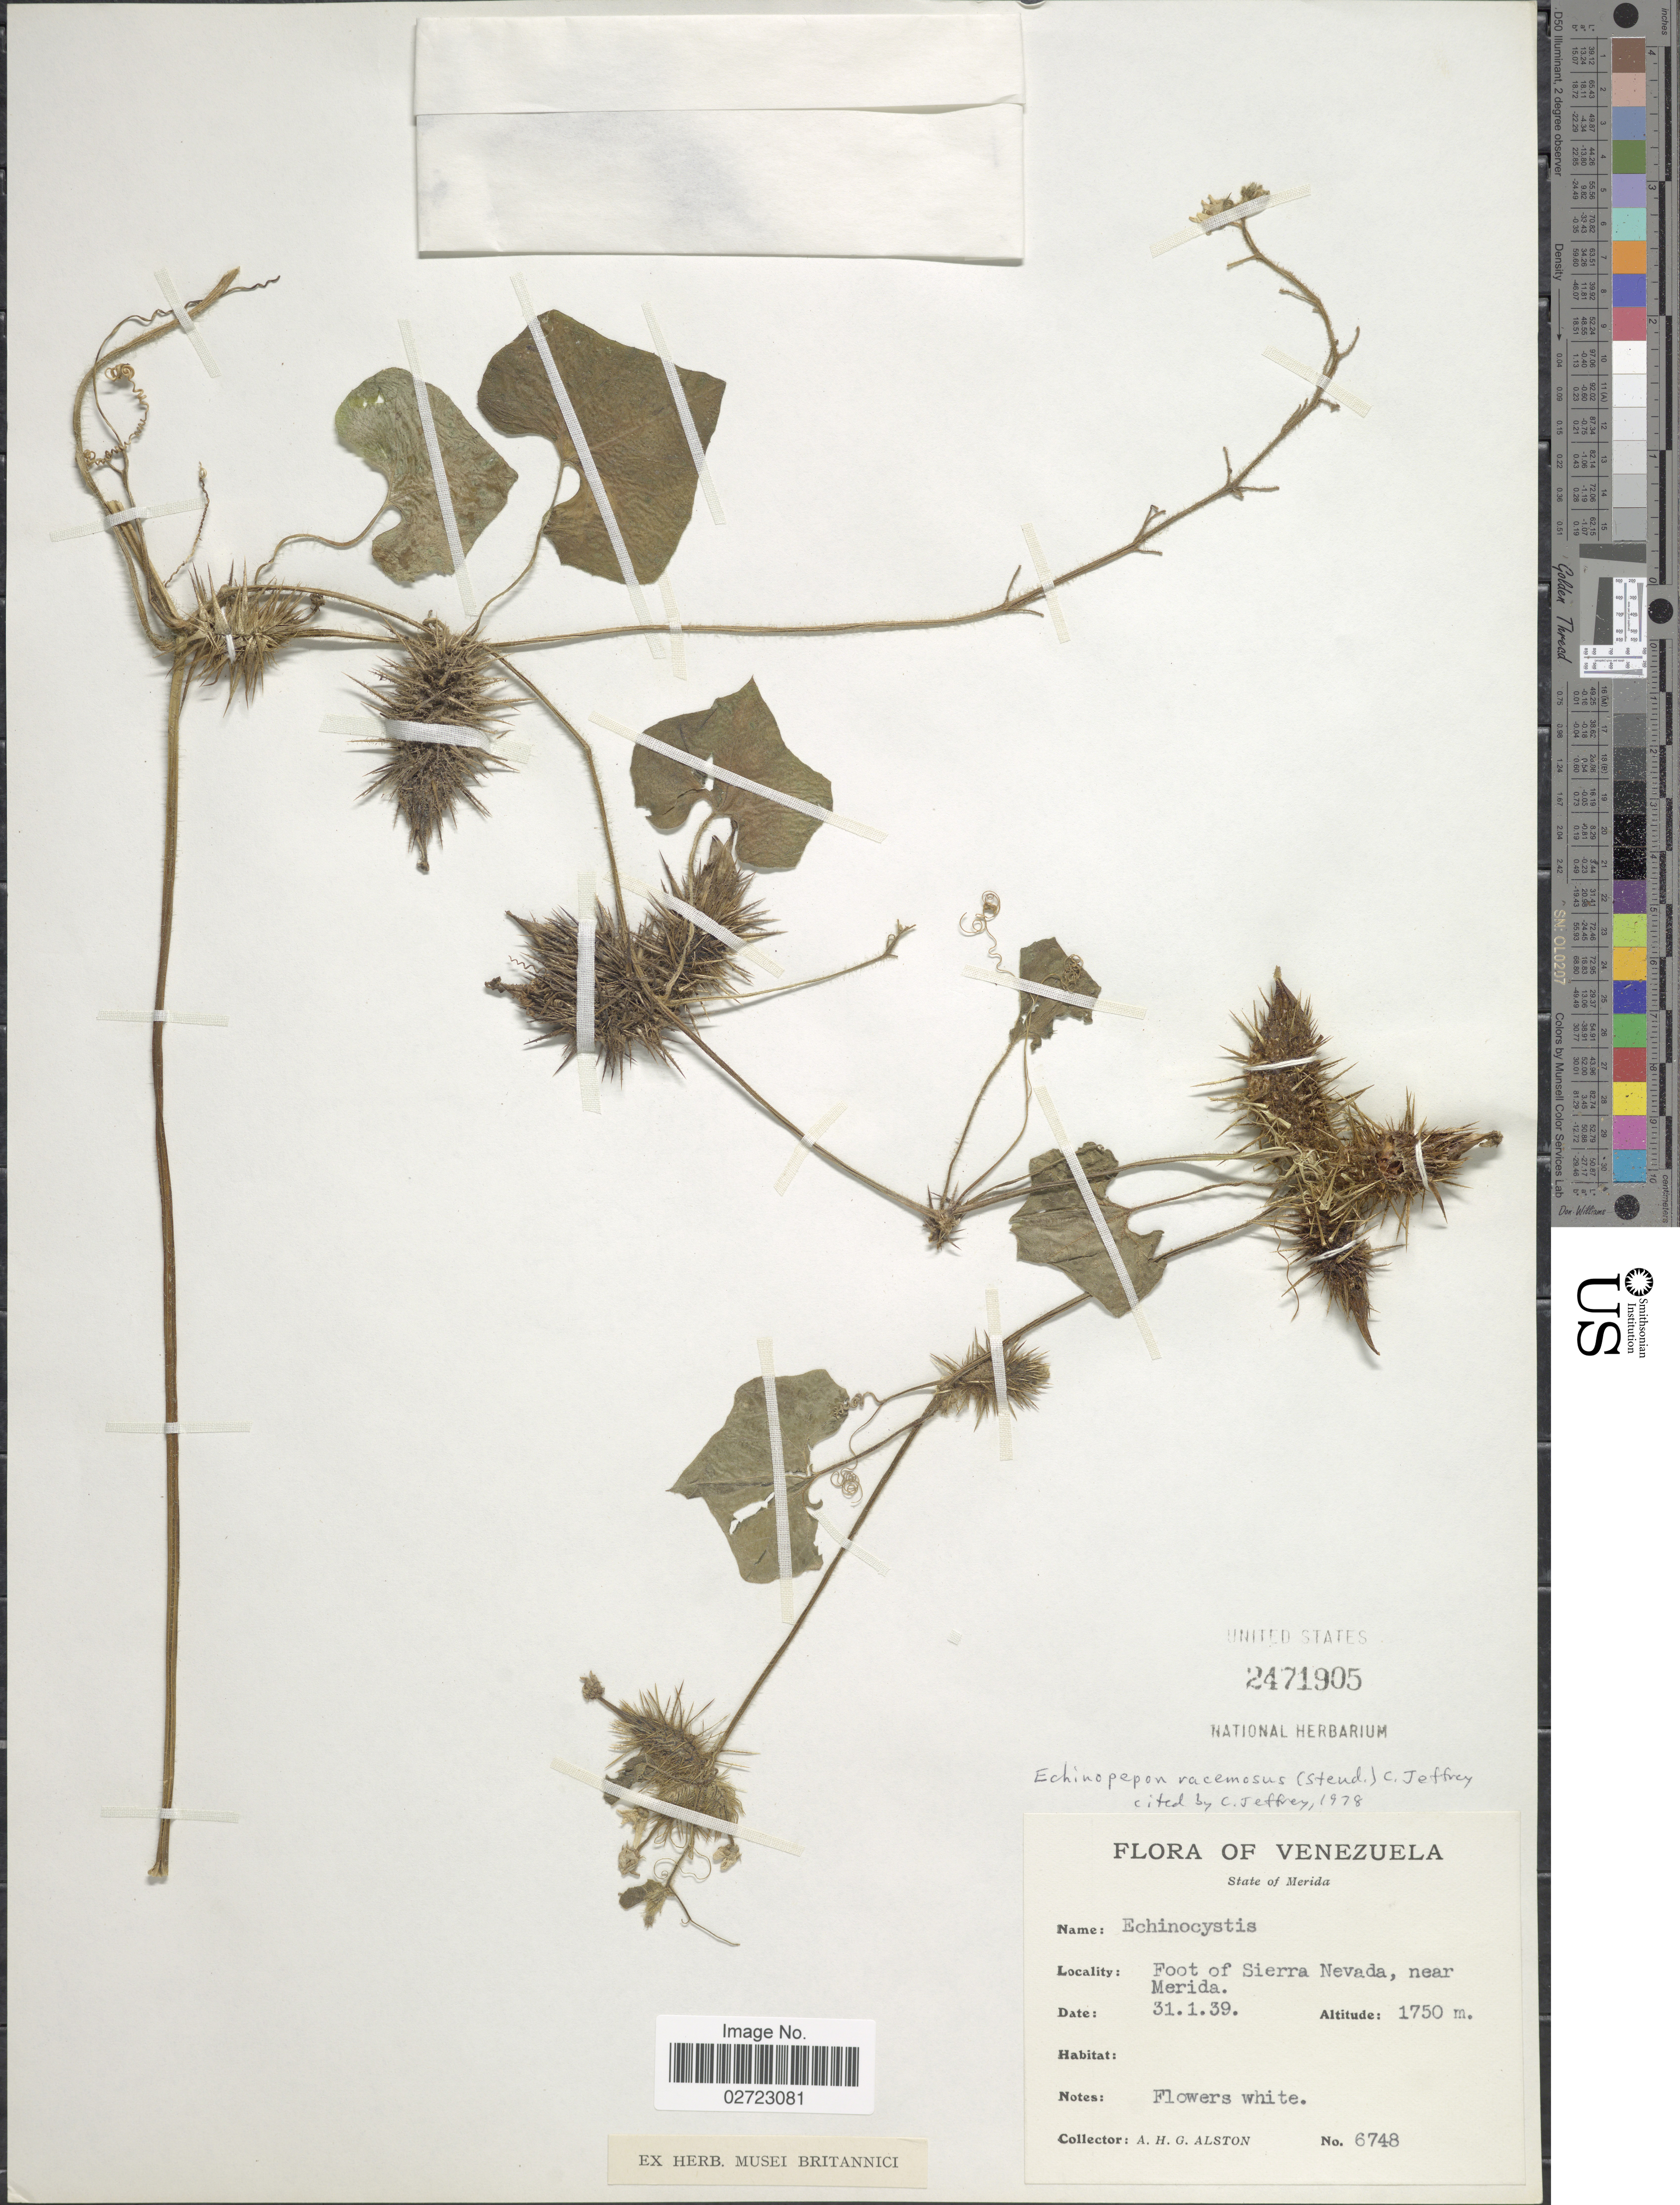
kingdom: Plantae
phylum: Tracheophyta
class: Magnoliopsida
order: Cucurbitales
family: Cucurbitaceae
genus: Echinopepon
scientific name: Echinopepon racemosus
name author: (Steud.) C. Jeffrey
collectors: A. H. Alston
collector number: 6748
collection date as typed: Transcribed d/m/y: 31/1/39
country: Venezuela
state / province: Mérida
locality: Foot of Sierra Nevada, near Merida.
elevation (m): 1750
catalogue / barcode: US 2471905